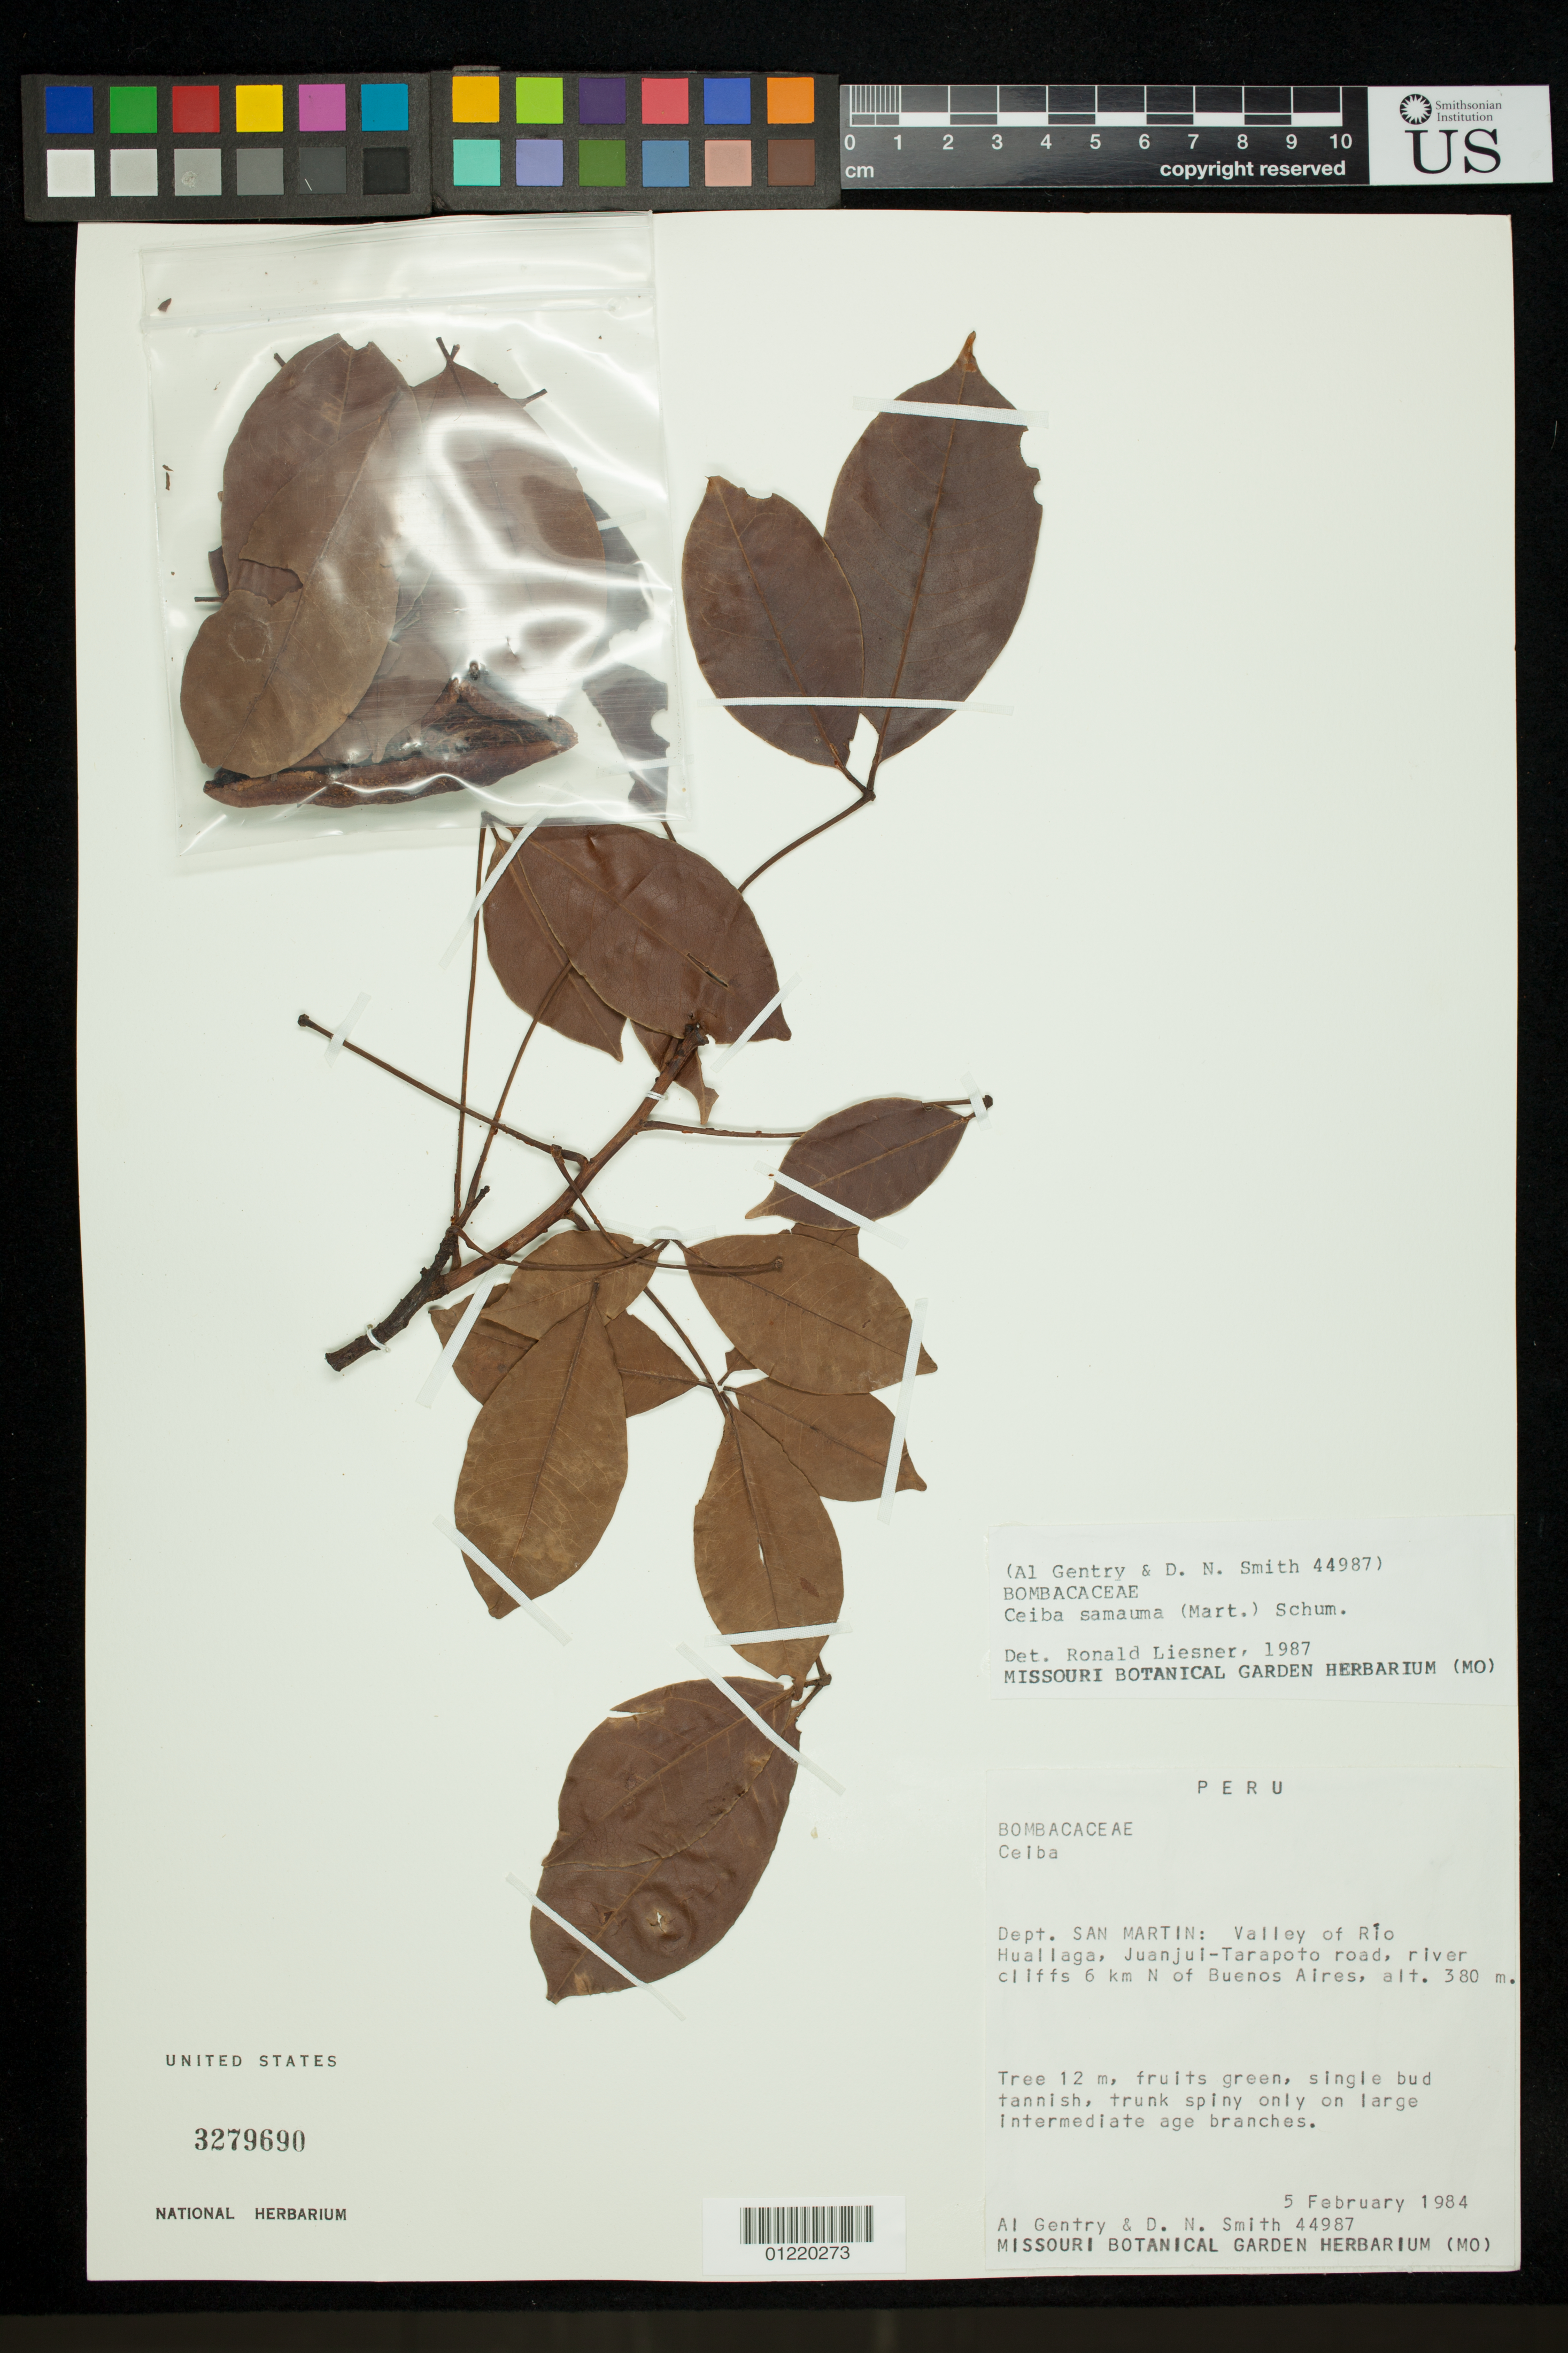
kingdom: Plantae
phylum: Tracheophyta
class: Magnoliopsida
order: Malvales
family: Malvaceae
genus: Ceiba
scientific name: Ceiba samauma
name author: (Mart.) K. Schum.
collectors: A. H. Gentry & D. Smith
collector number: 44987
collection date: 1984-02-05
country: Peru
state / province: San Martín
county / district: Huallaga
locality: Valley of Rio Huallaga, Juanjui - Tarapoto road, river cliffs, 6 km N of Buenos Aires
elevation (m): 380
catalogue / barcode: US 3279690